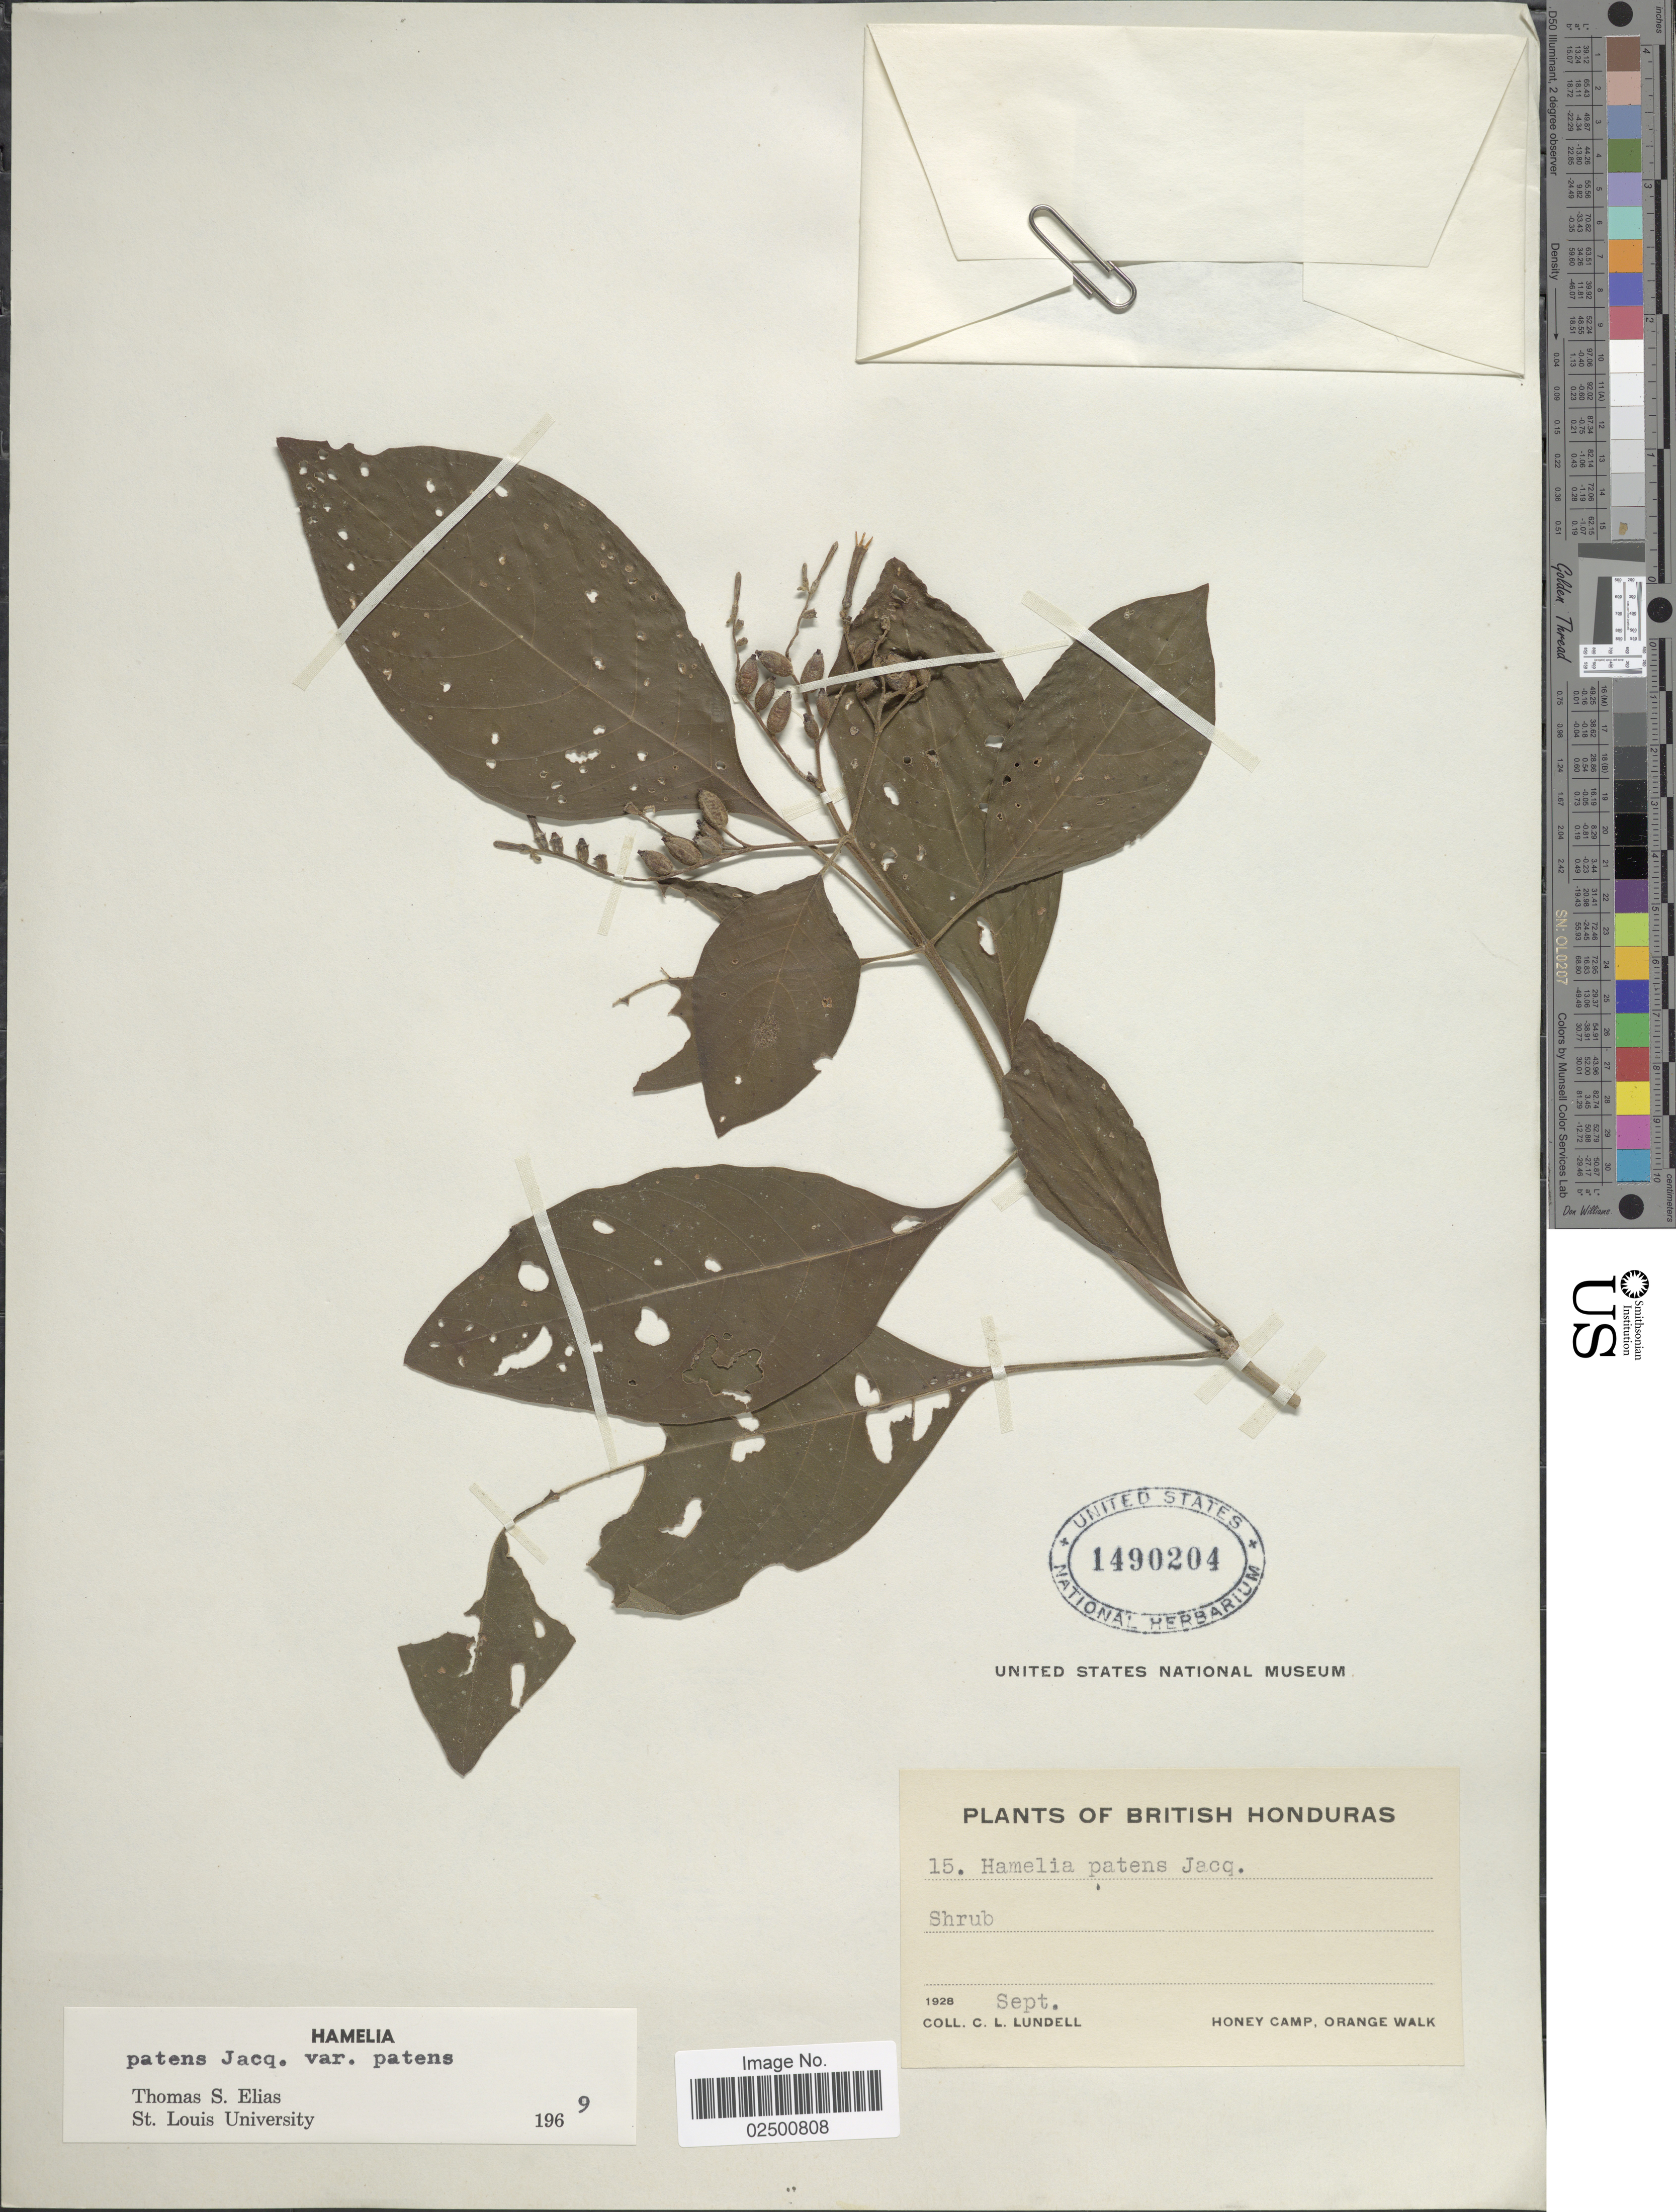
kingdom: Plantae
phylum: Tracheophyta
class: Magnoliopsida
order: Gentianales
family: Rubiaceae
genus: Hamelia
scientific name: Hamelia patens var. patens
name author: Jacq.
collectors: C. L. Lundell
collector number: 15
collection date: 1928-09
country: Belize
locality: British Honduras. Honey Camp, Orange Walk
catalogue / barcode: US 1490204